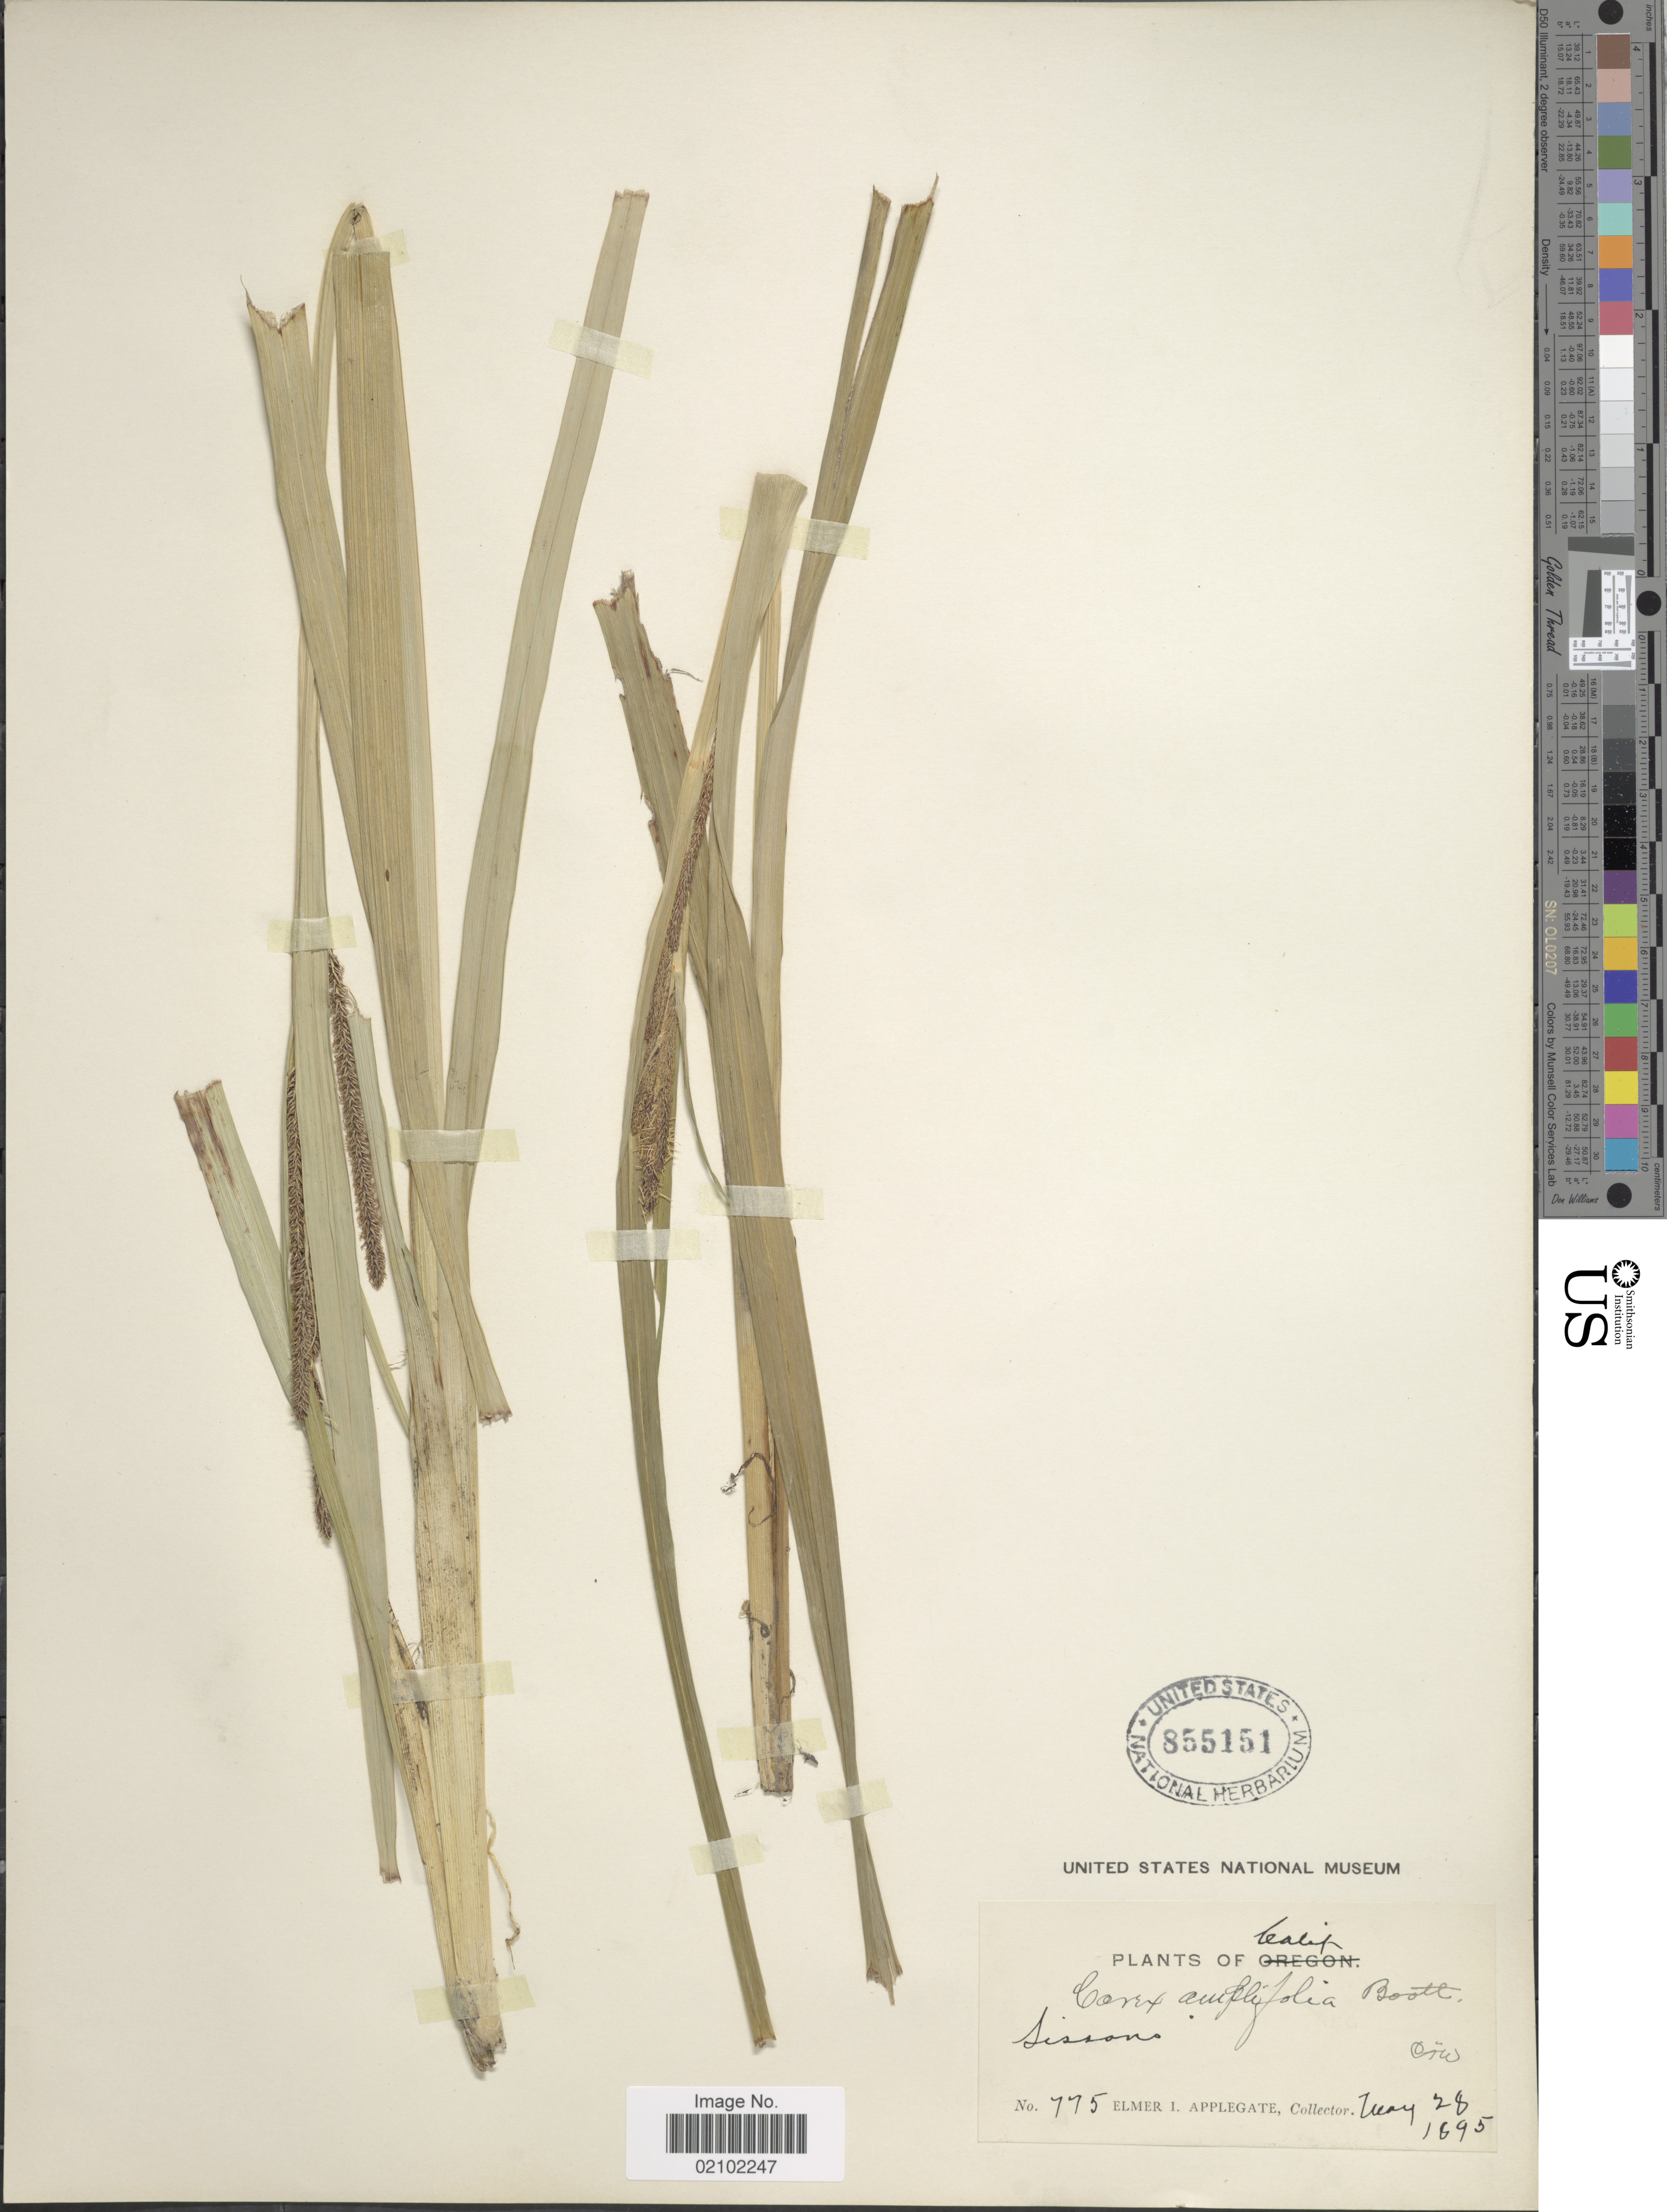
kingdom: Plantae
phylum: Tracheophyta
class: Liliopsida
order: Poales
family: Cyperaceae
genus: Carex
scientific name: Carex amplifolia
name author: Boott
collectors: E. I. Applegate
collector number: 775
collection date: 1895-05-28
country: United States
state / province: California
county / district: Siskiyou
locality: Sissons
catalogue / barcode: US 85151